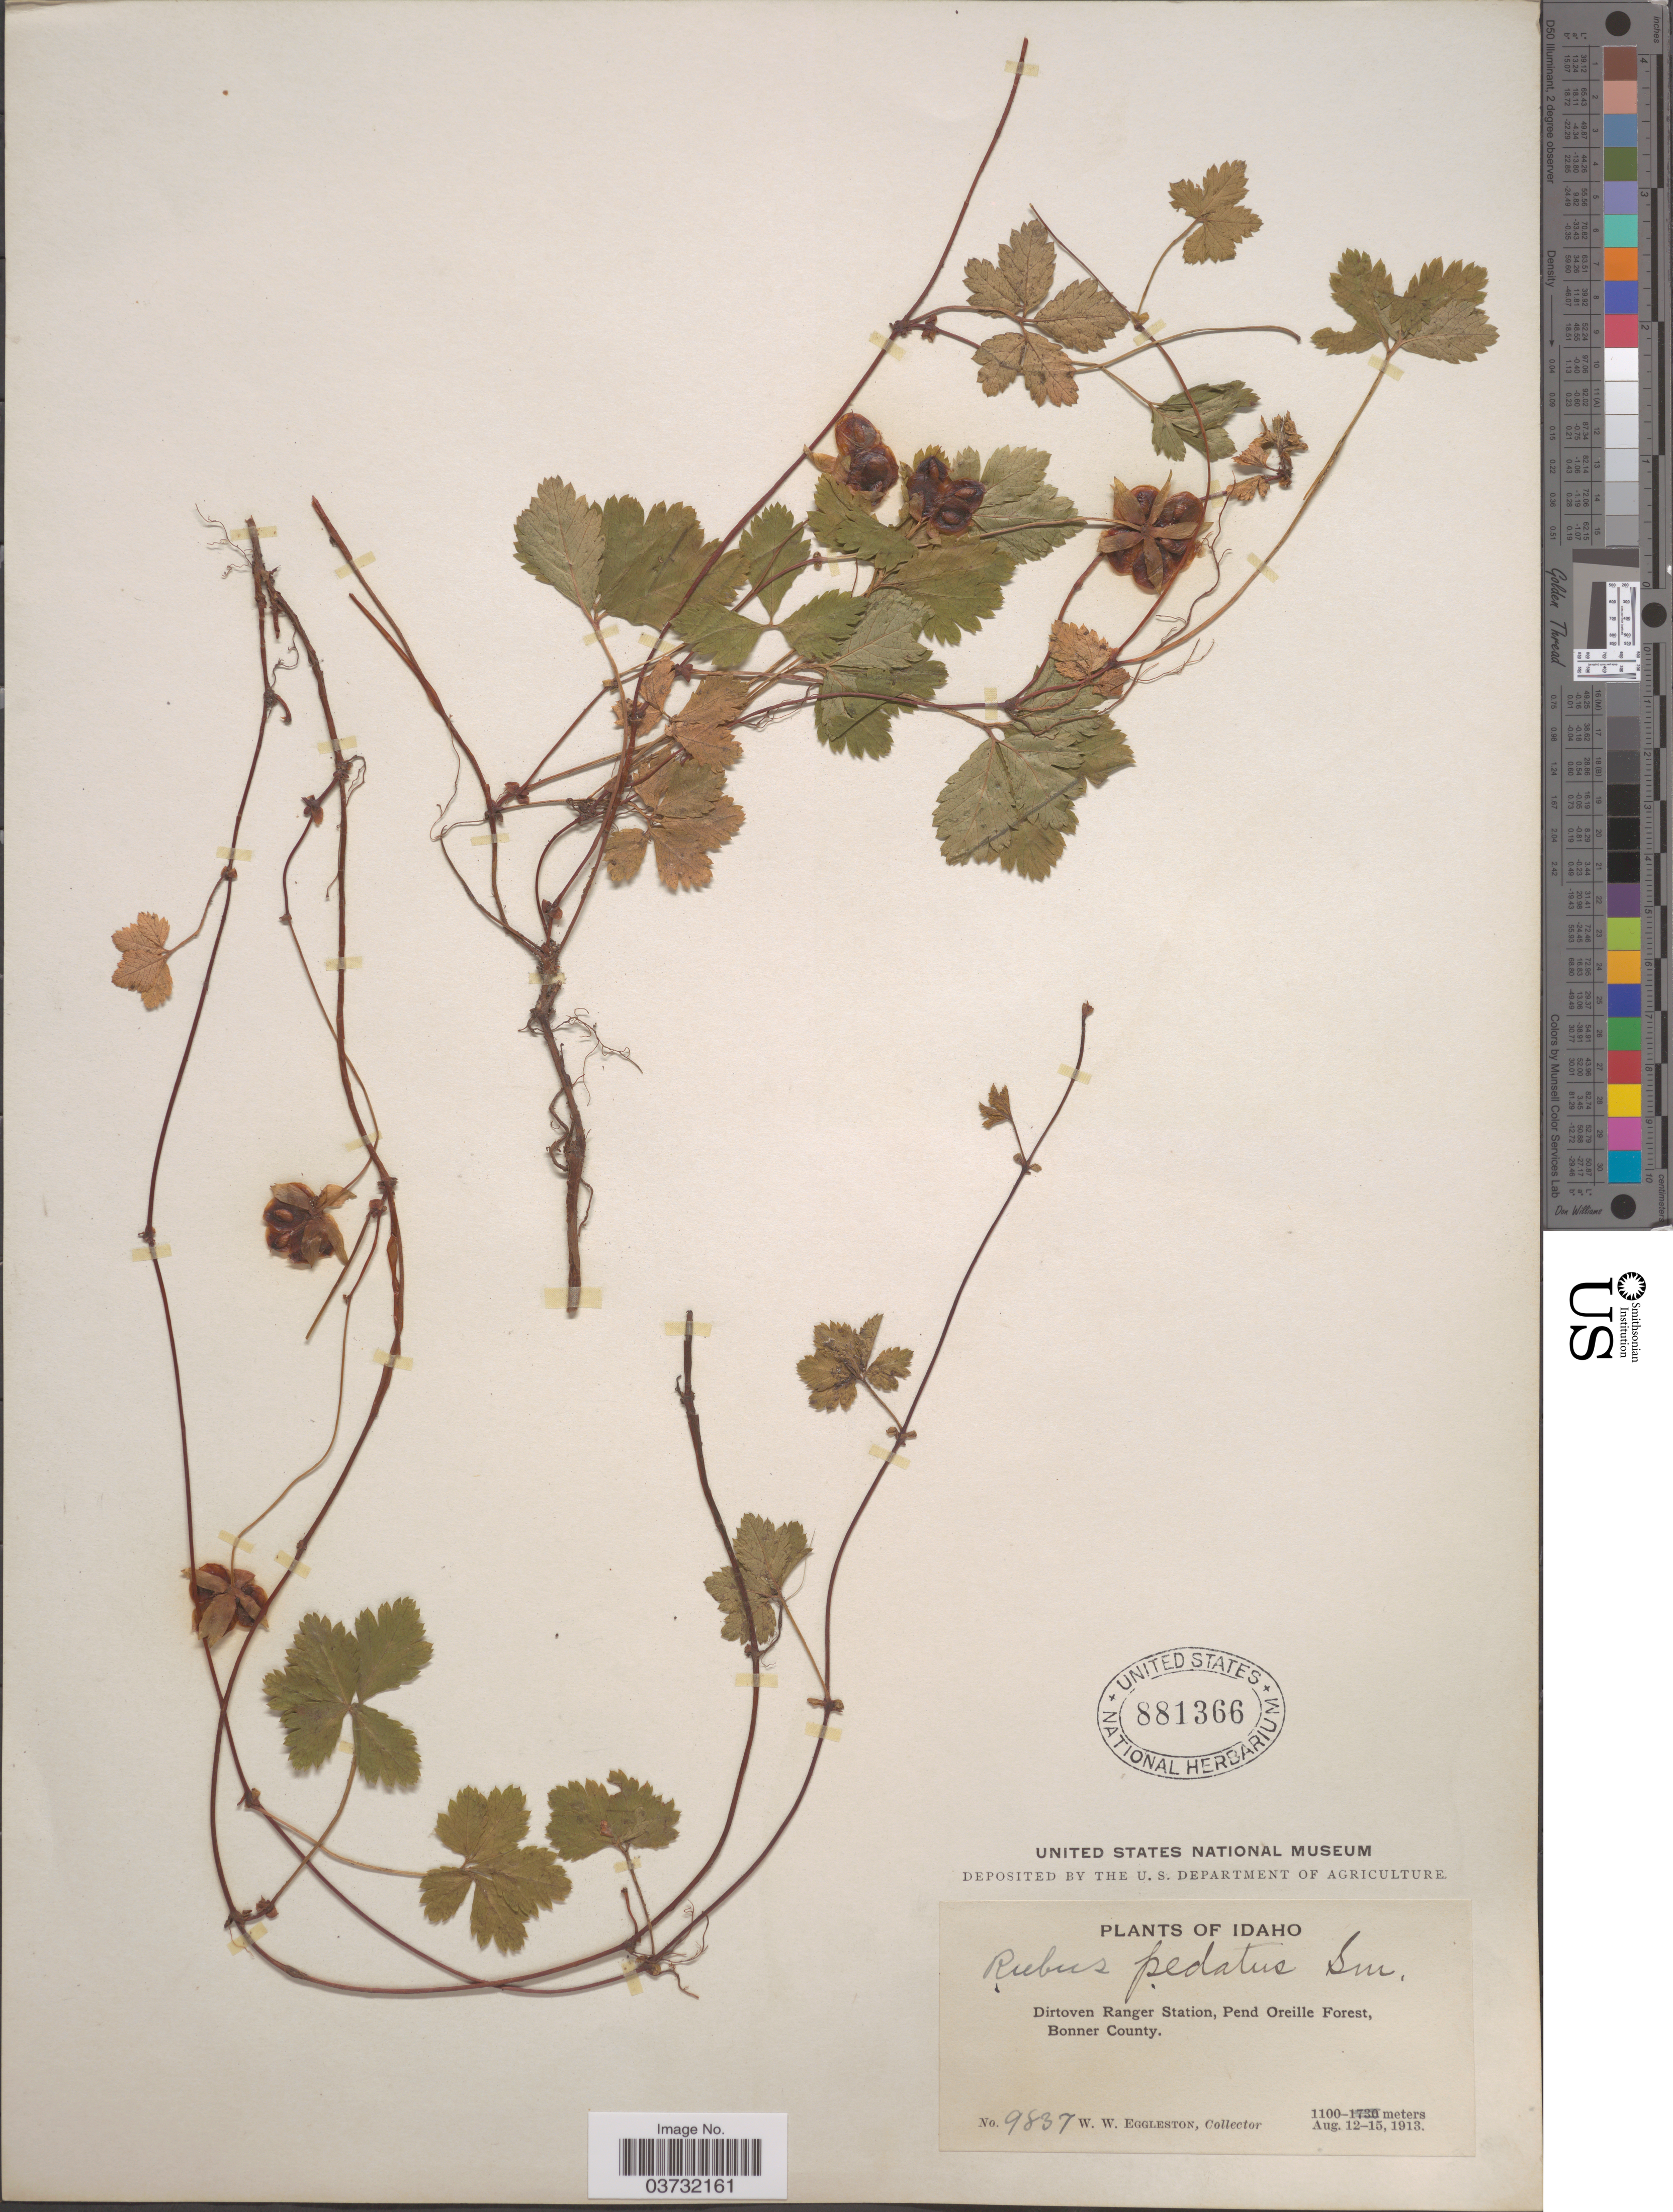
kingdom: Plantae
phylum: Tracheophyta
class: Magnoliopsida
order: Rosales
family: Rosaceae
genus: Rubus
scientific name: Rubus pedatus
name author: Sm.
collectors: W. W. Eggleston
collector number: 9837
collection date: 1913-08-12/1913-08-15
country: United States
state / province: Idaho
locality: Dirtoven Ranger Station, Pend Oreille Forest, Bonner County.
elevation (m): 1100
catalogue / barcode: US 881366